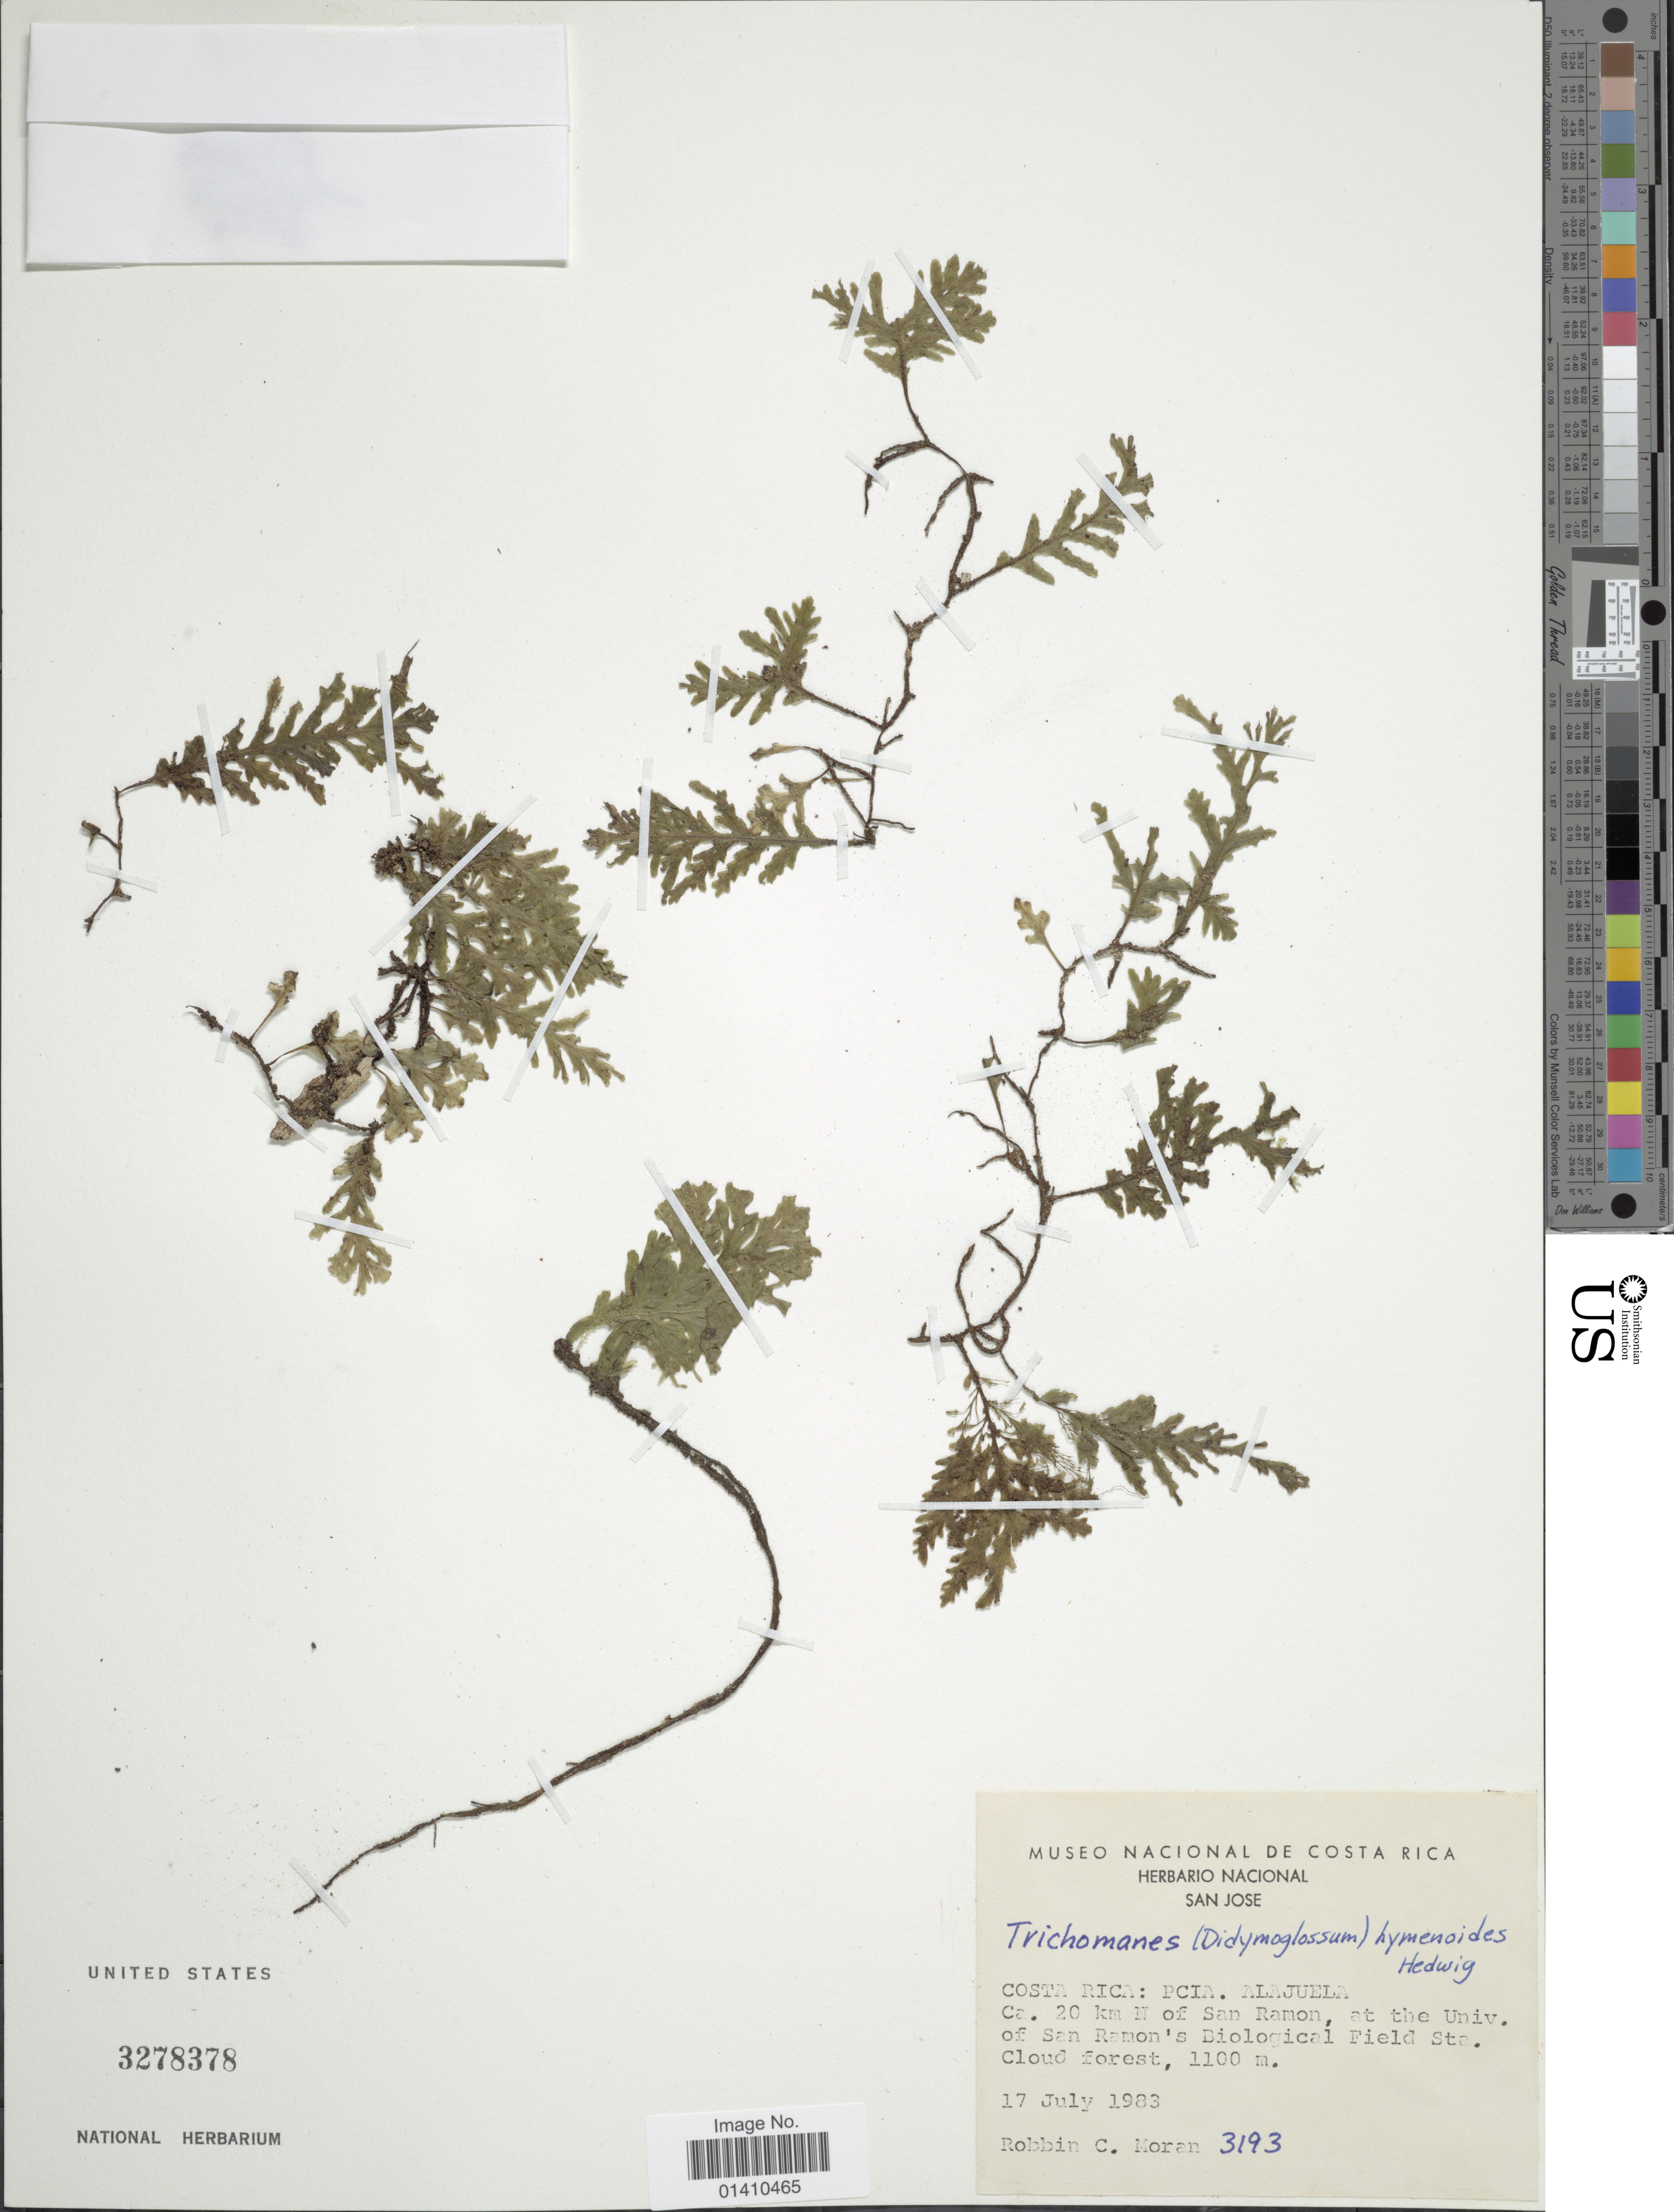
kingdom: Plantae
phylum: Tracheophyta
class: Polypodiopsida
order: Hymenophyllales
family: Hymenophyllaceae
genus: Didymoglossum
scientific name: Didymoglossum hymenoides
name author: (Hedw.) Copel.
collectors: R. C. Moran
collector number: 3193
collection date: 1983-07-17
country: Costa Rica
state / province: San José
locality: Pcia. Alajuela. 20 km N of San Ramon, at the Univ. of San Ramon's Biological Field sta. Cloud forest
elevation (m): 1100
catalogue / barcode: US 3278378